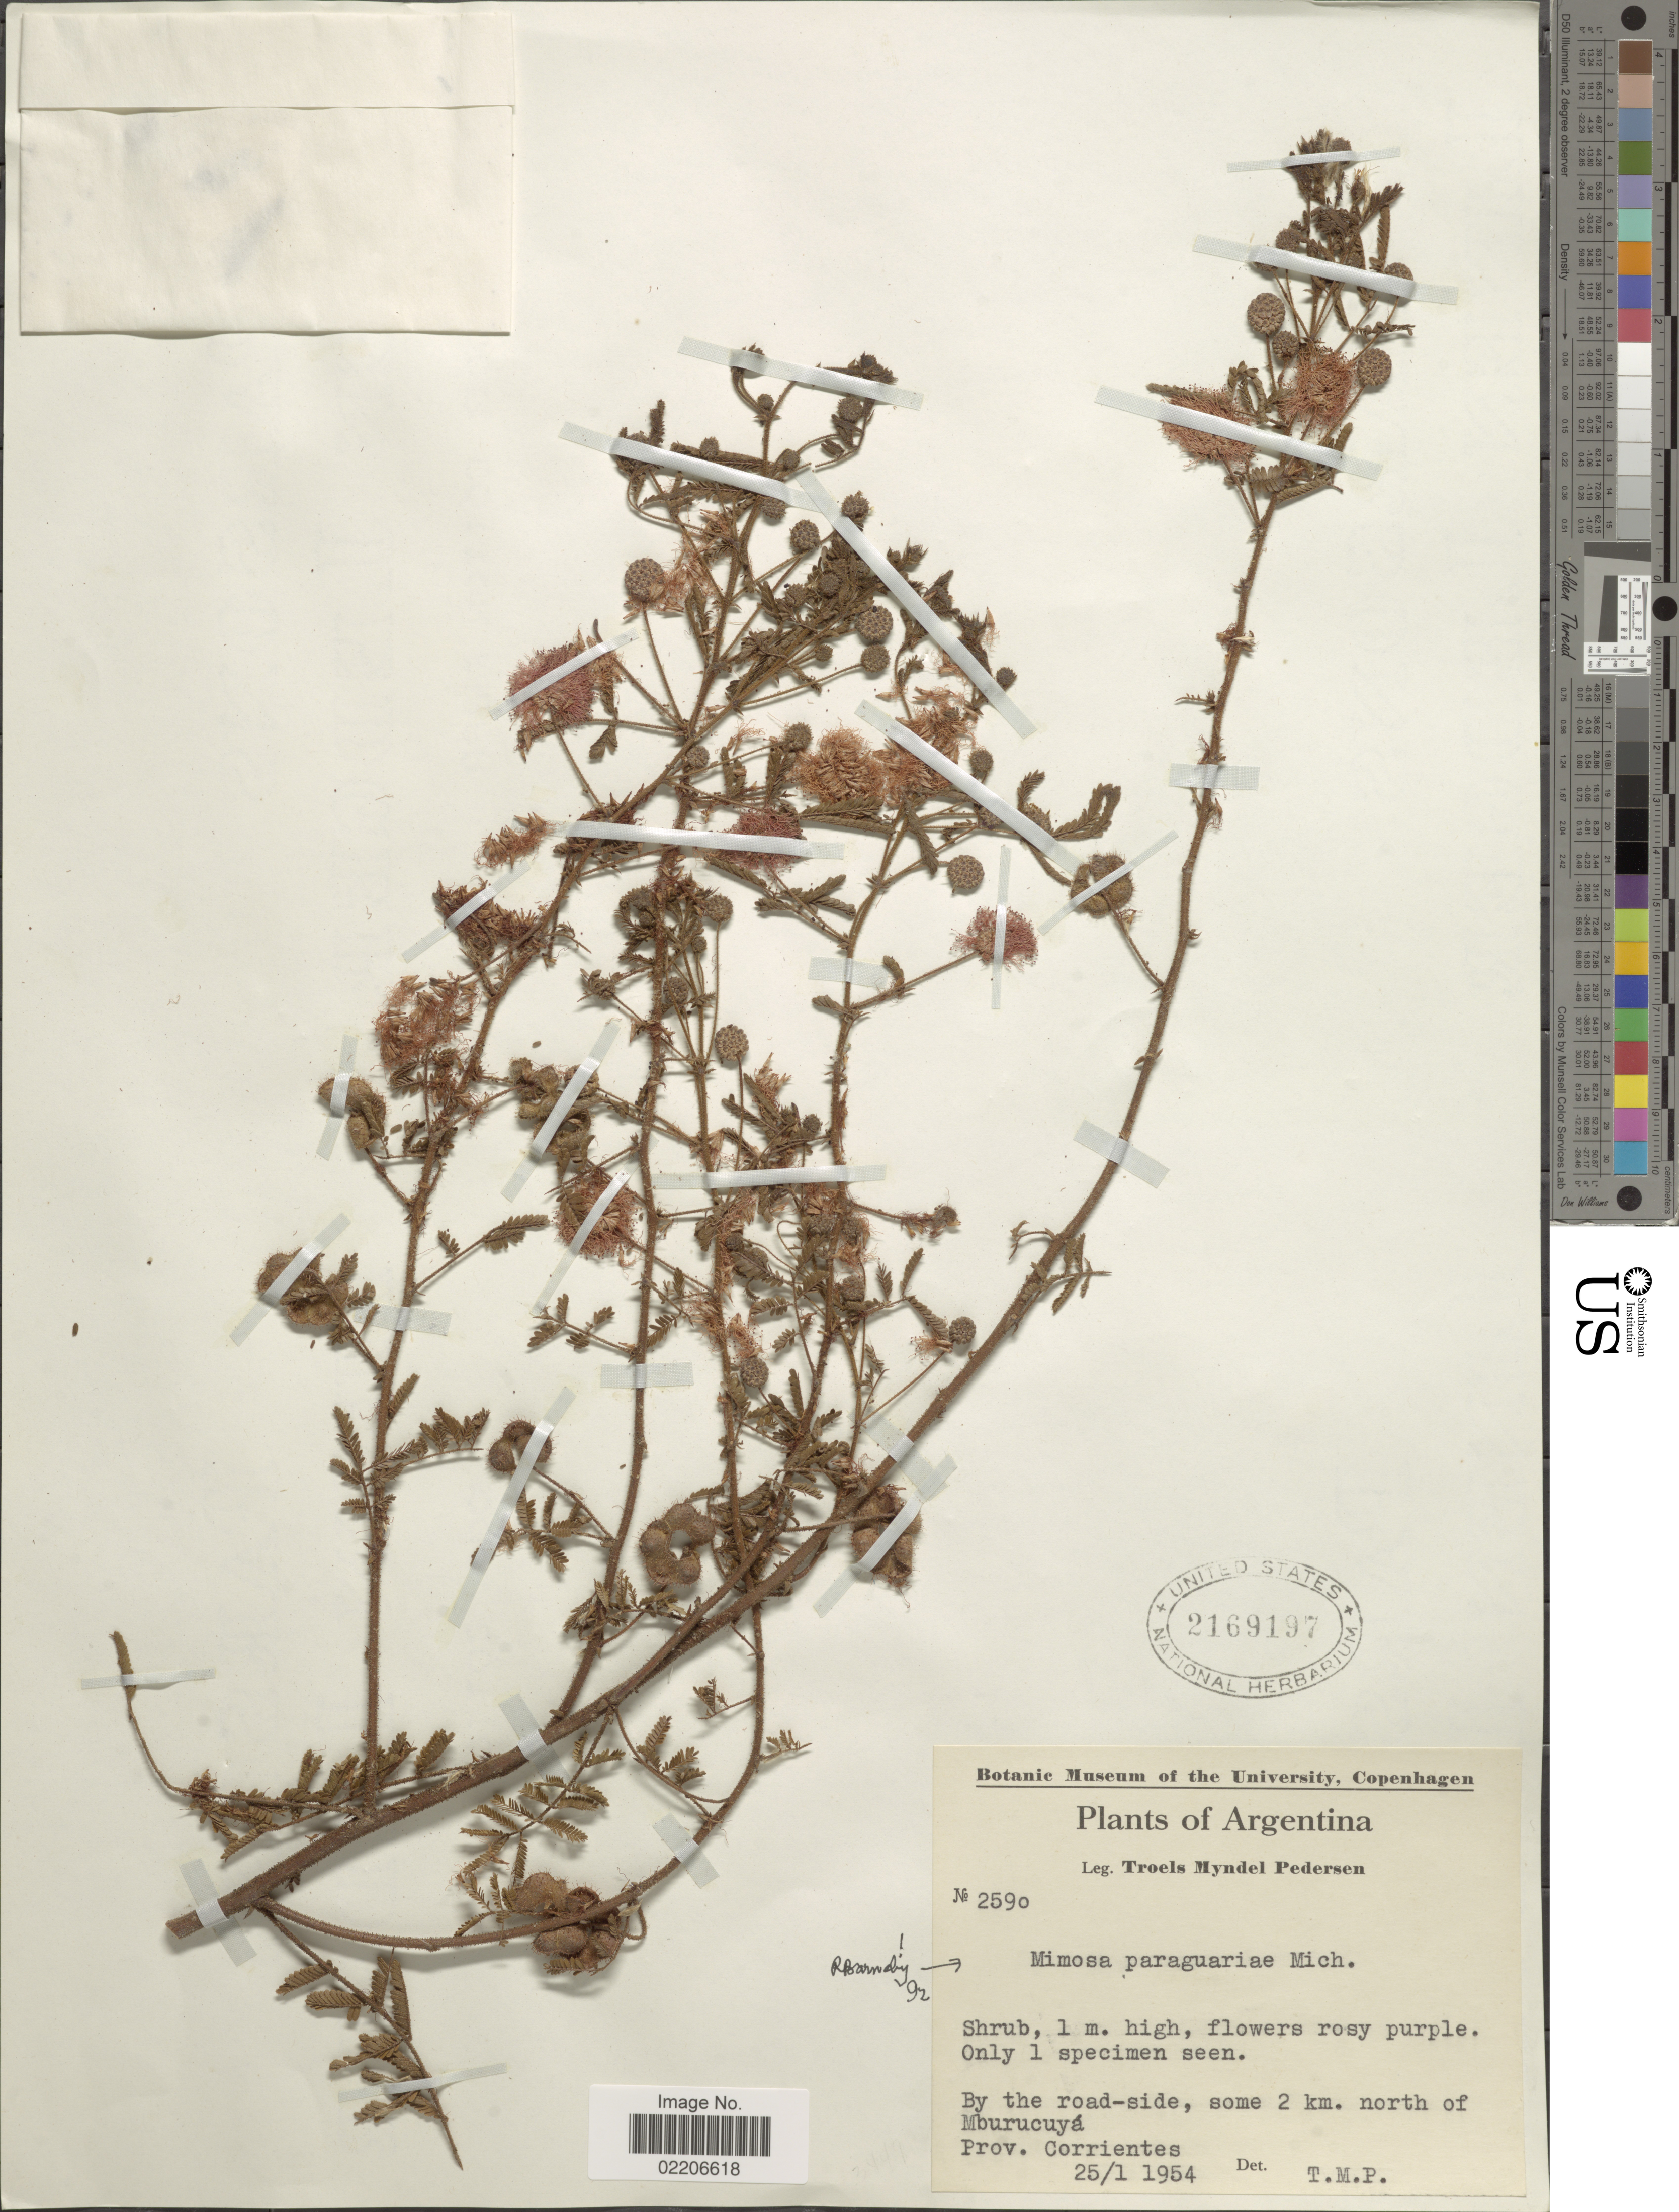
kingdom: Plantae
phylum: Tracheophyta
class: Magnoliopsida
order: Fabales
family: Fabaceae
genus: Mimosa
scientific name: Mimosa paraguariae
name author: Micheli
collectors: T. Pederson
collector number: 2590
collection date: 1954-01-25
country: Argentina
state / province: Corrientes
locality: By the road-side, some 2 km. north of Mburucuyá. Prov. Corrientes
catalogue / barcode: US 2169197